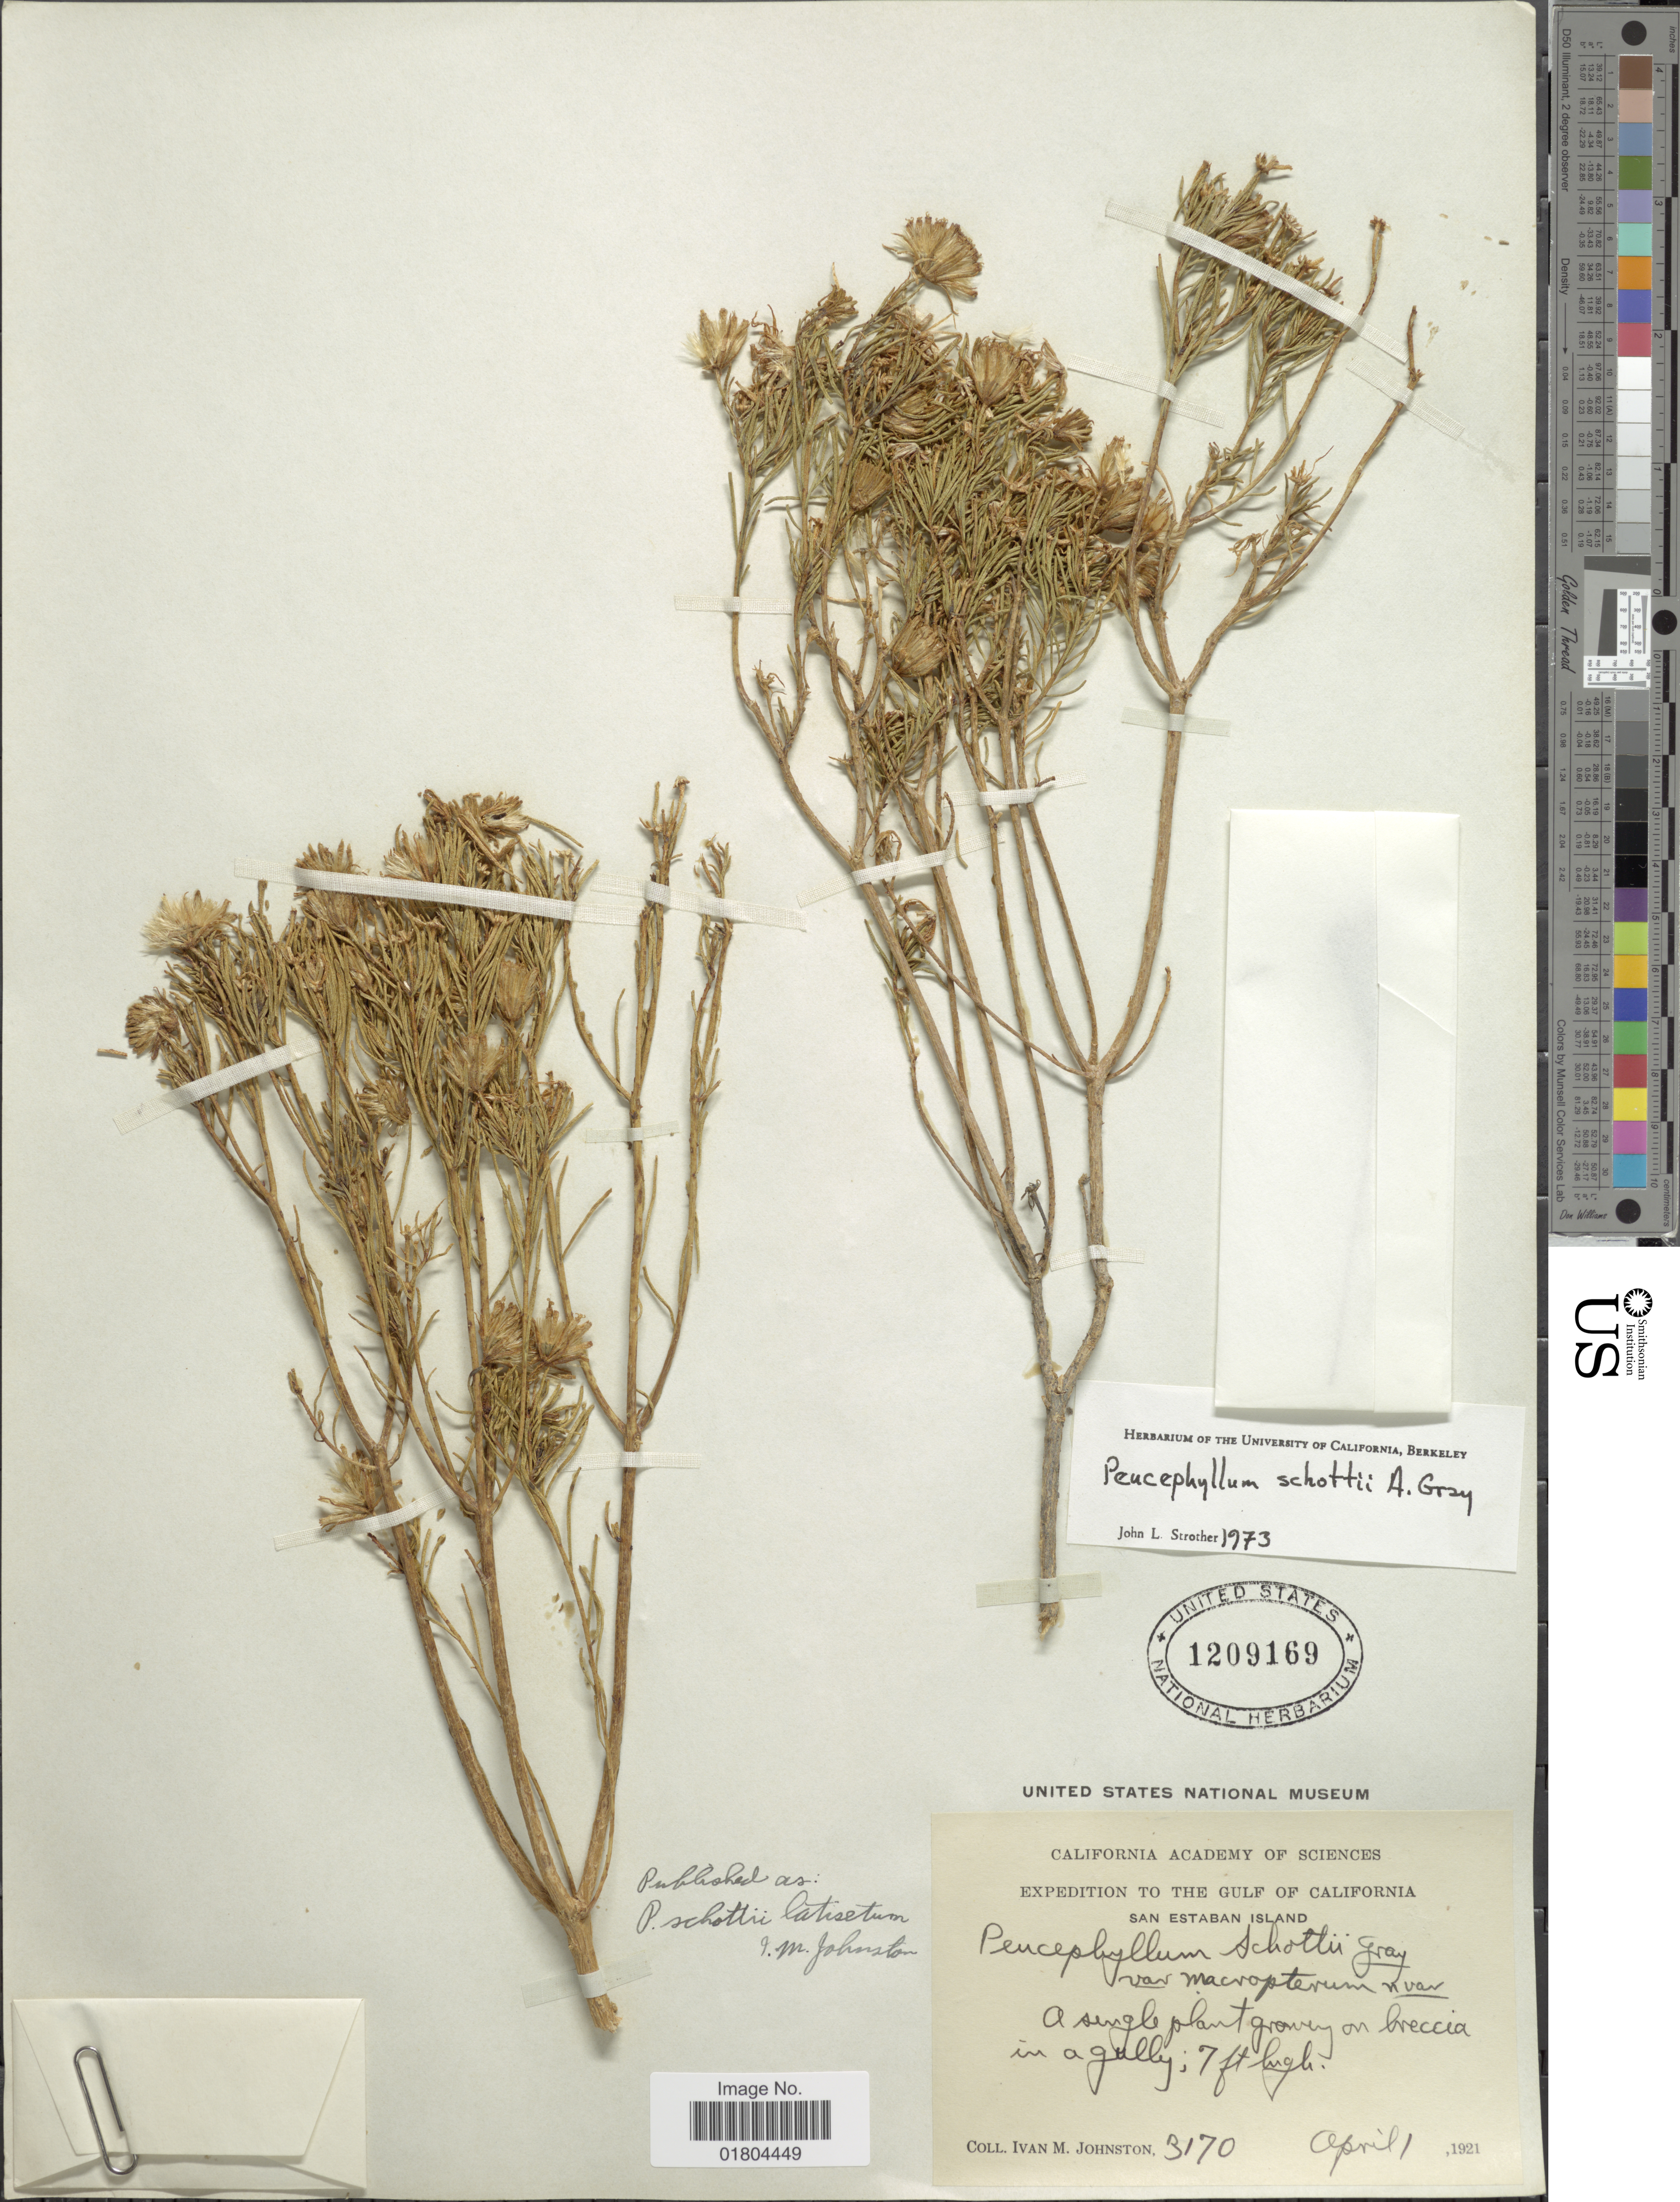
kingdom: Plantae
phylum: Tracheophyta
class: Magnoliopsida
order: Asterales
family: Asteraceae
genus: Peucephyllum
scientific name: Peucephyllum schottii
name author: A. Gray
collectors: I.M. Johnston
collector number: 3170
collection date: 1921-04-01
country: United States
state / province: California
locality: The Gulf of California, San Estaban Island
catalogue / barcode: US 1209169